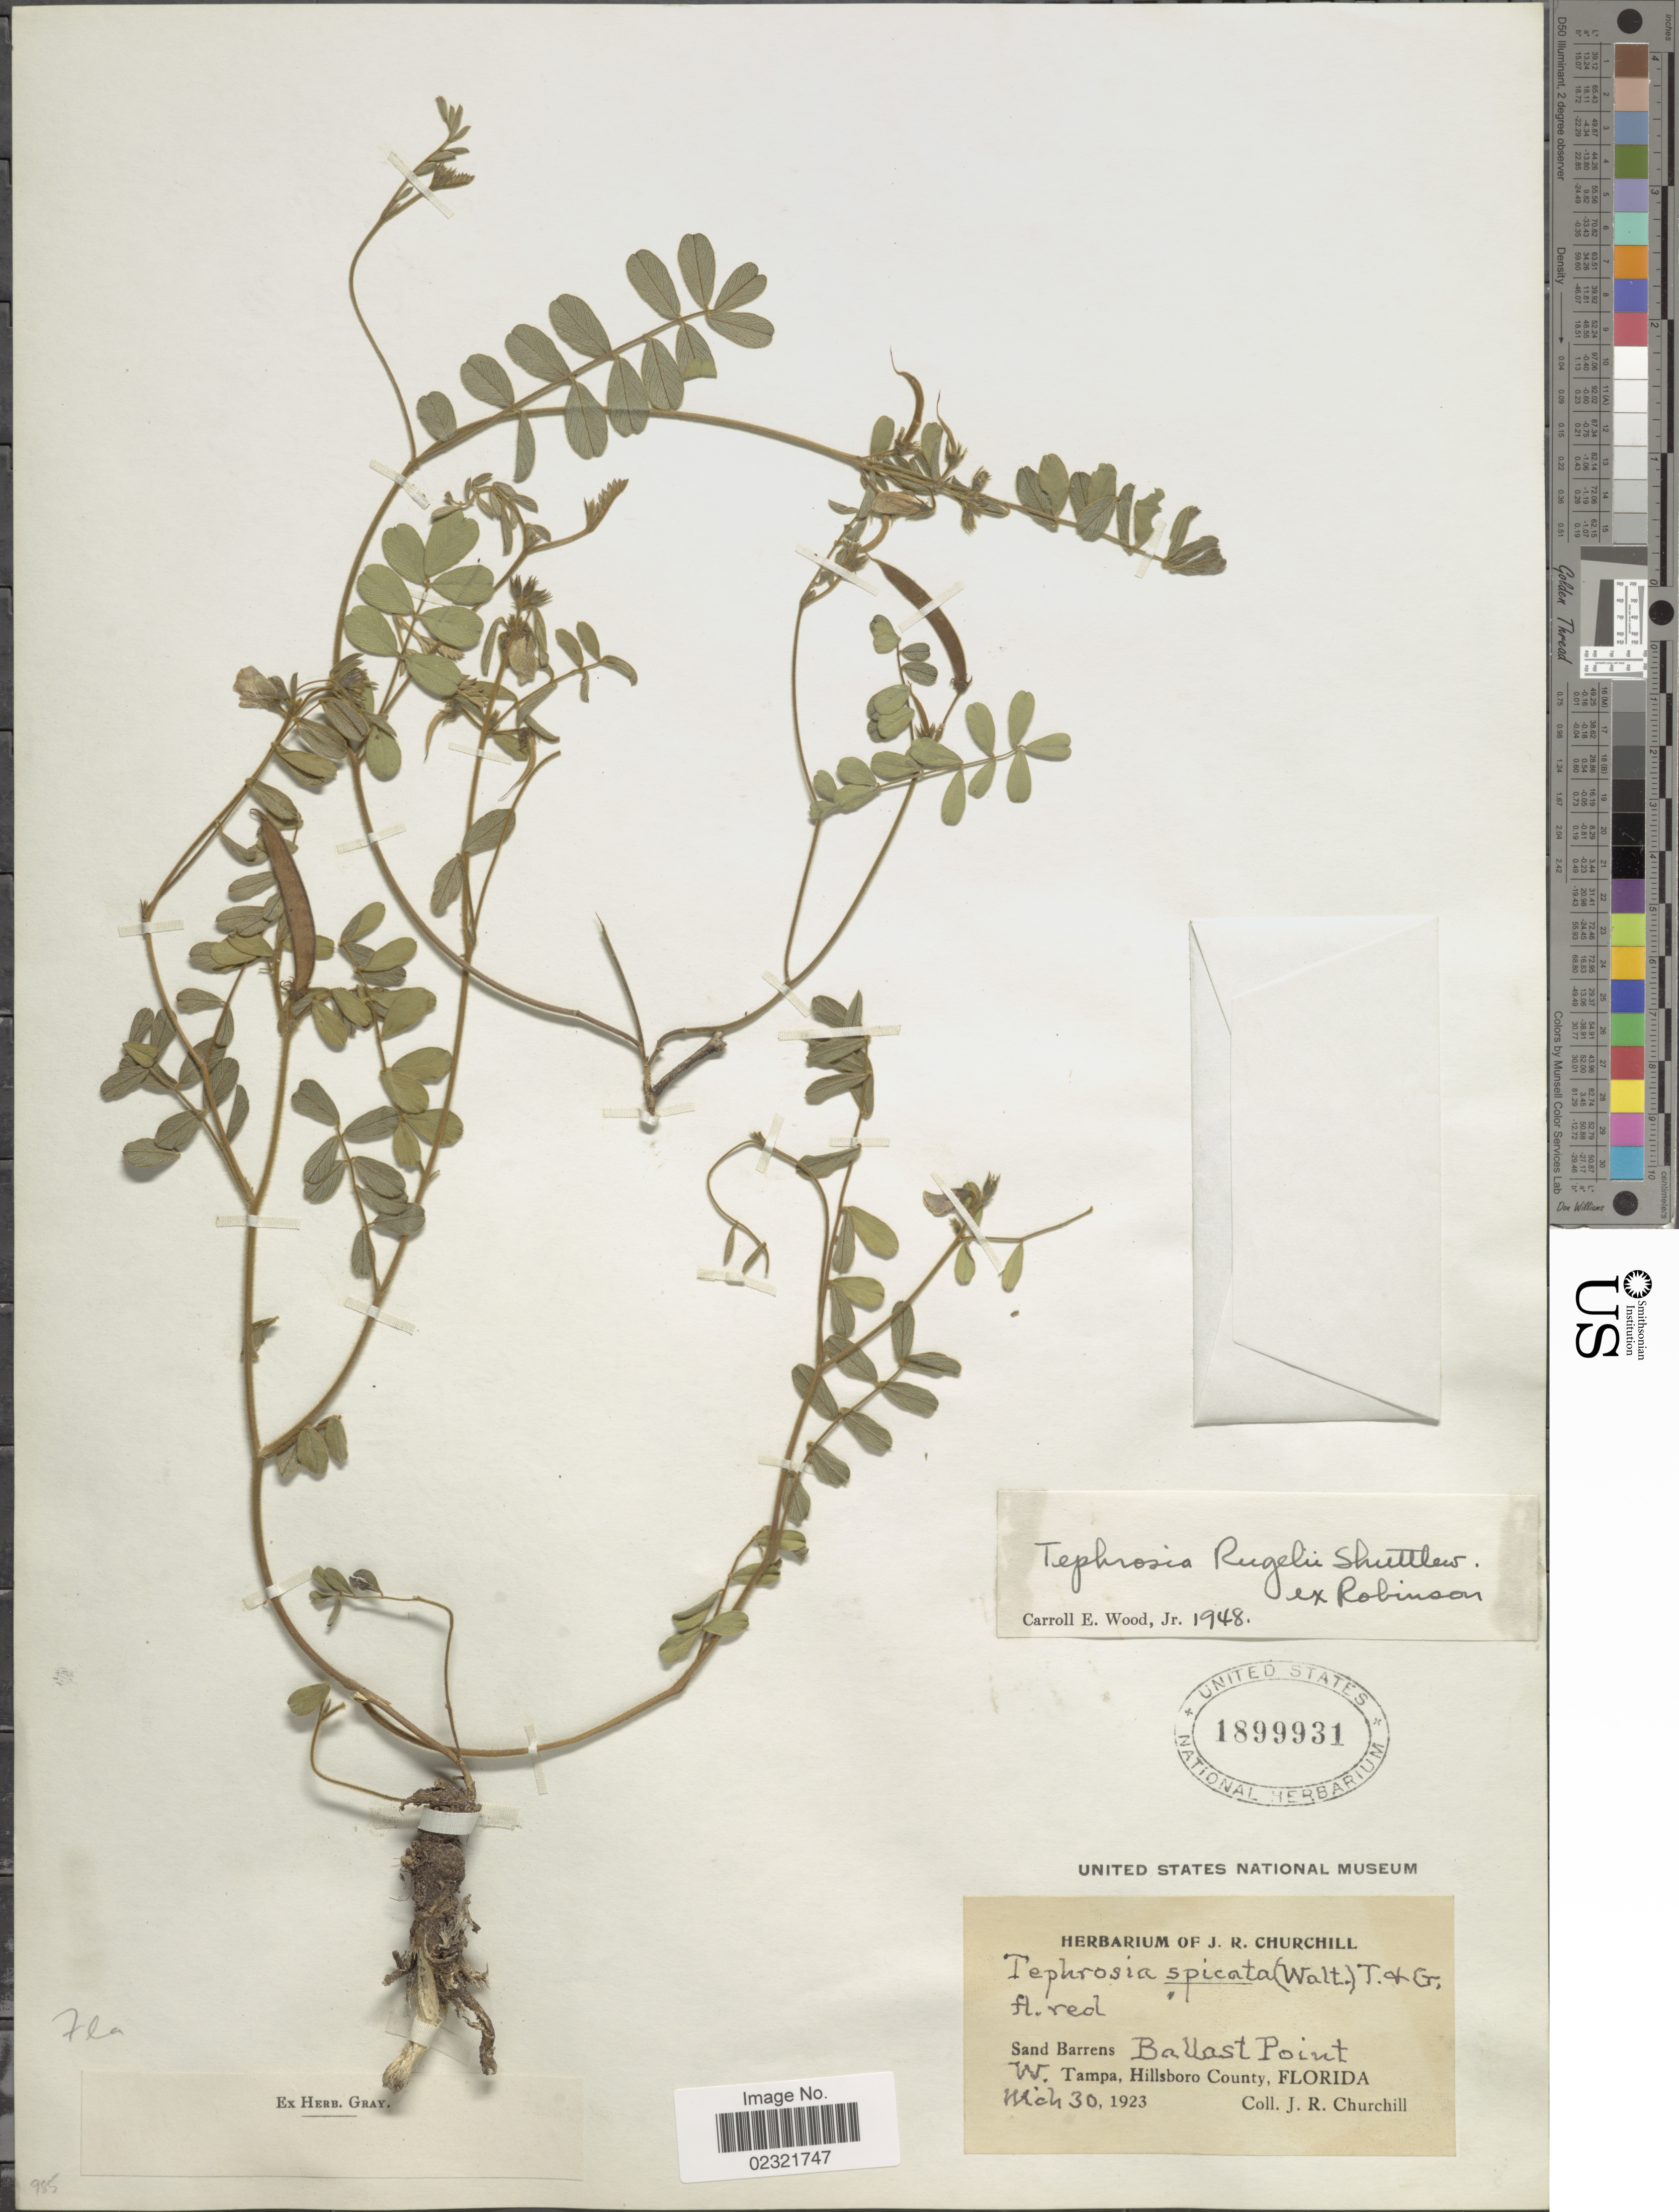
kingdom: Plantae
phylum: Tracheophyta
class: Magnoliopsida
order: Fabales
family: Fabaceae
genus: Tephrosia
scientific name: Tephrosia rugelii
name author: Shuttlew.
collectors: J. Churchill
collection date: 1923-03-30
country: United States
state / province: Florida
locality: Sand Barrens, Ballast Point, W. Tampa, Hillsboro County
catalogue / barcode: US 1899931